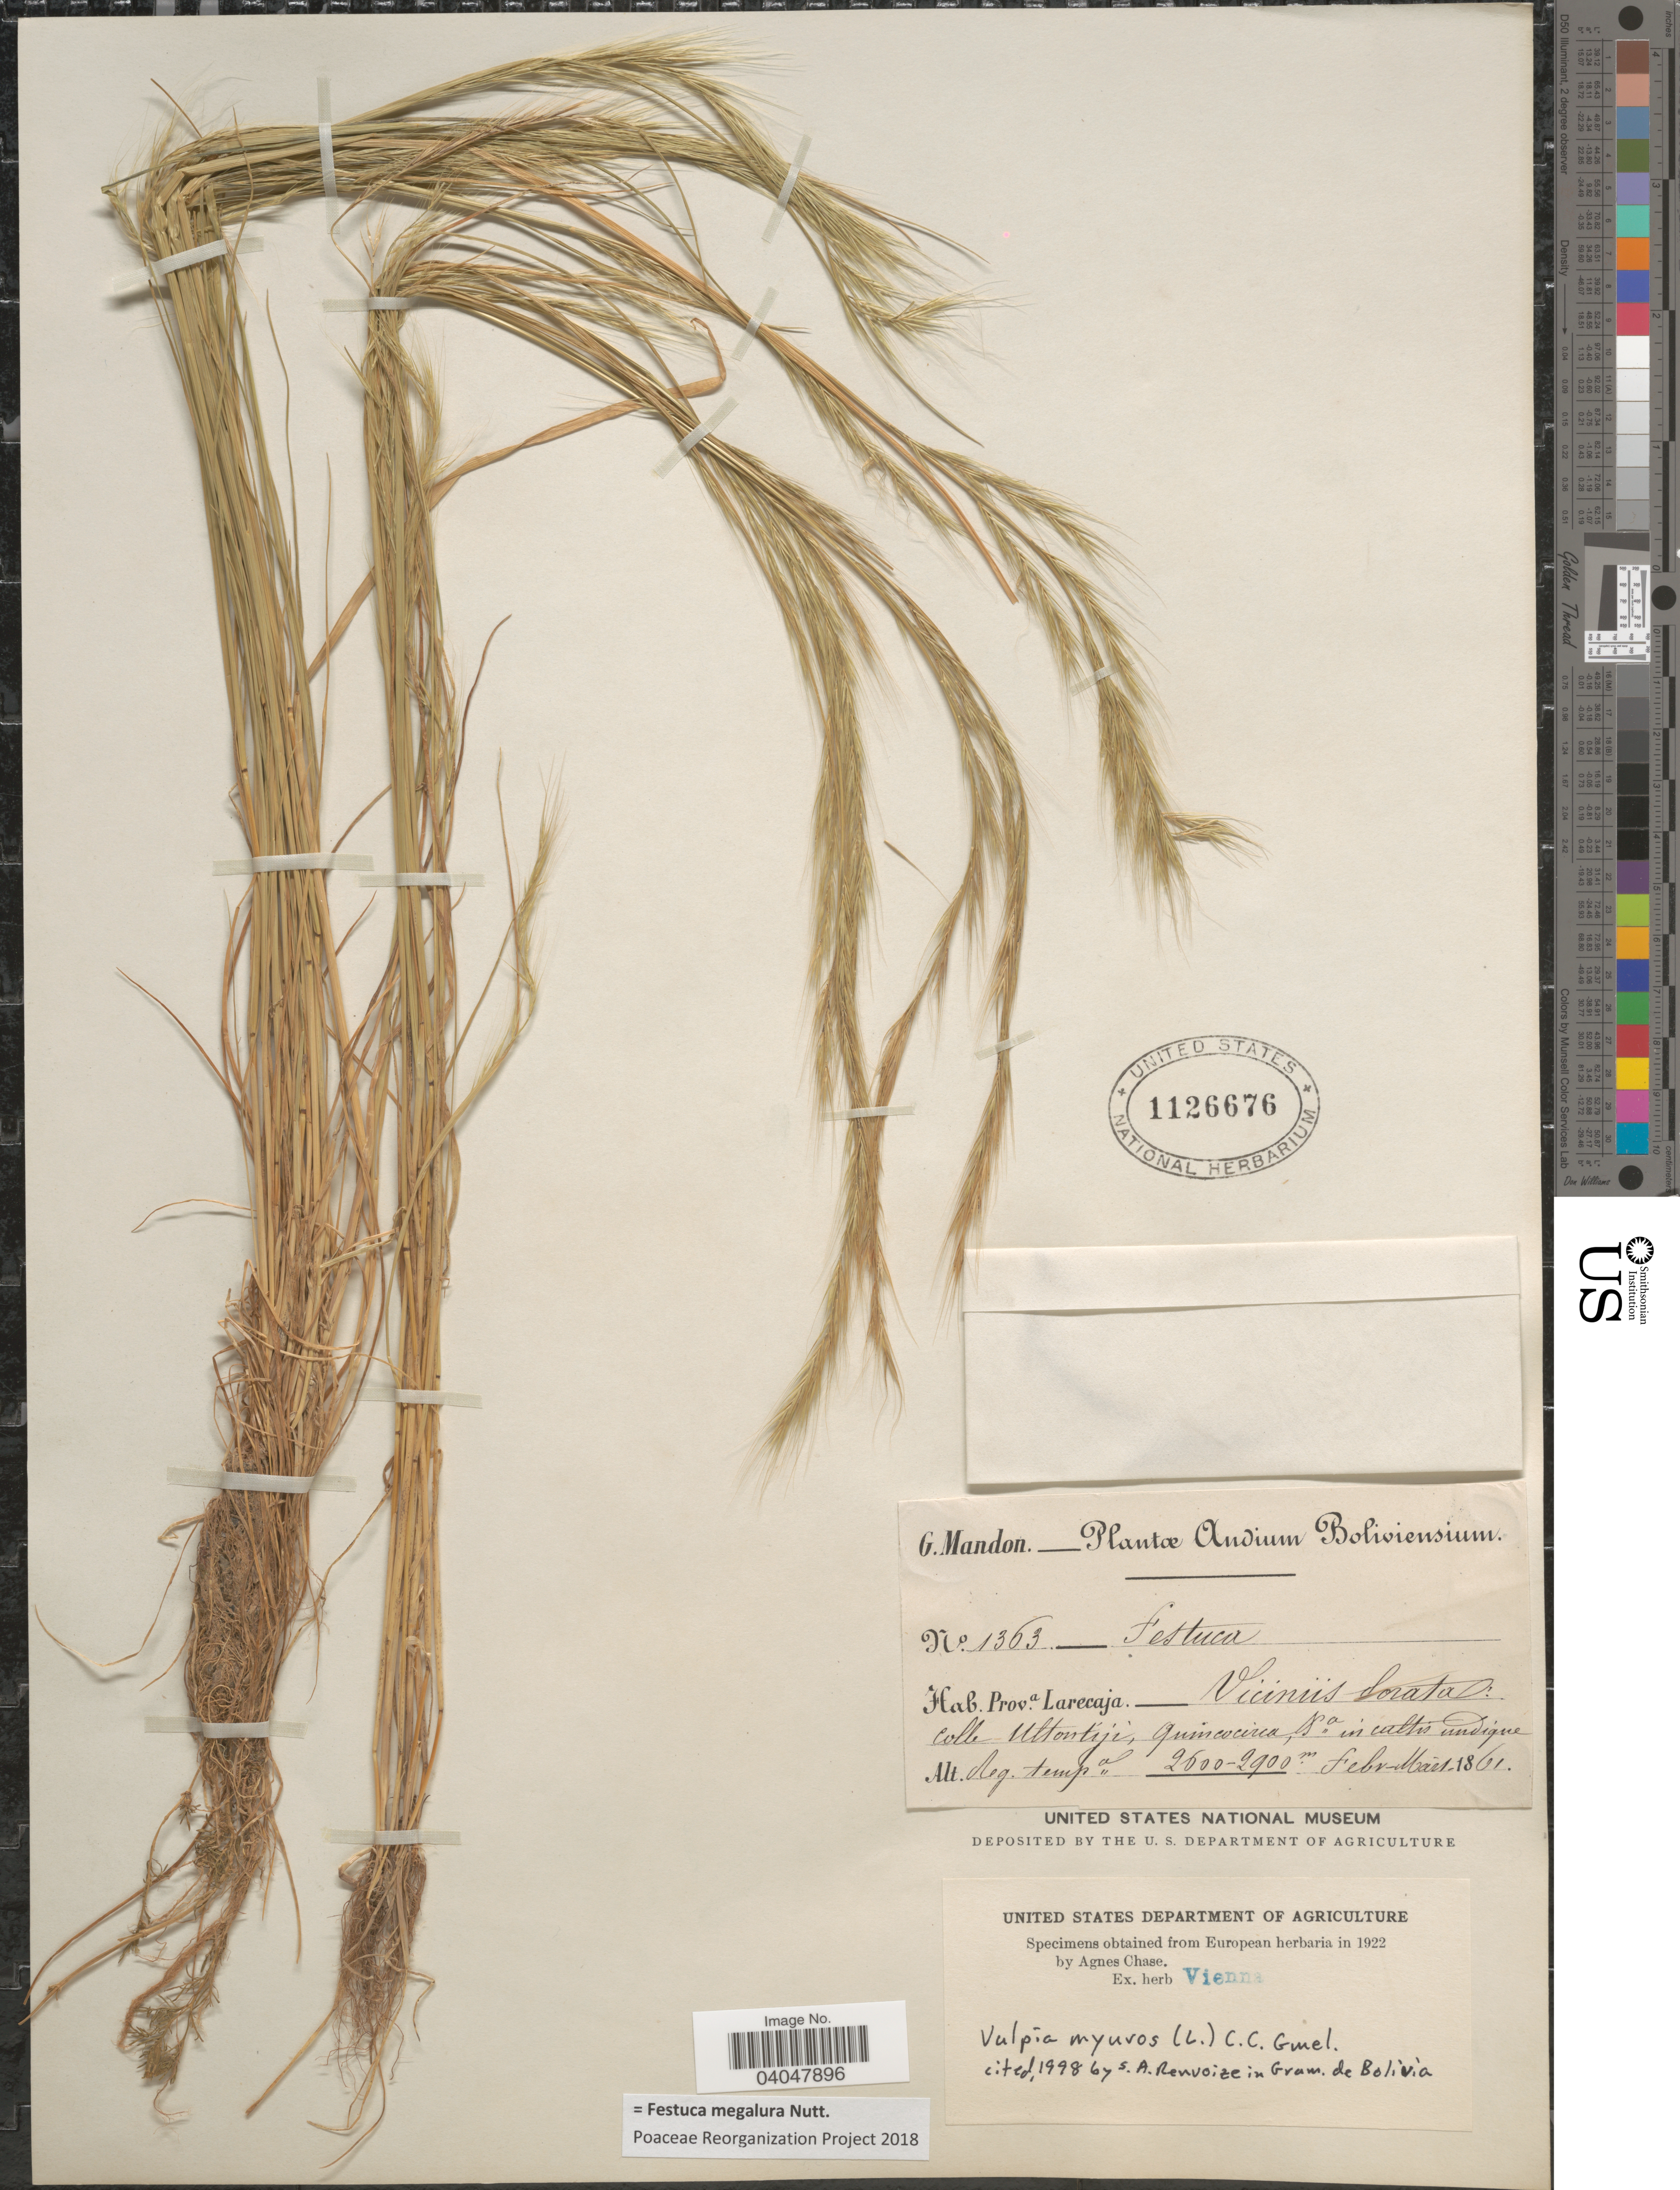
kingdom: Plantae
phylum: Tracheophyta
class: Liliopsida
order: Poales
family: Poaceae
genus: Festuca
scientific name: Festuca megalura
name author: Nutt.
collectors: G. Mandon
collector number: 1363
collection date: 1861-02/1861-03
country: Bolivia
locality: Andium Boliviensium. Prova Larecaja.- Viciniis Sorata. Colb Ultontiji, quincocirca, sa in cultis undique.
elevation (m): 2600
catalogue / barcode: US 1126676